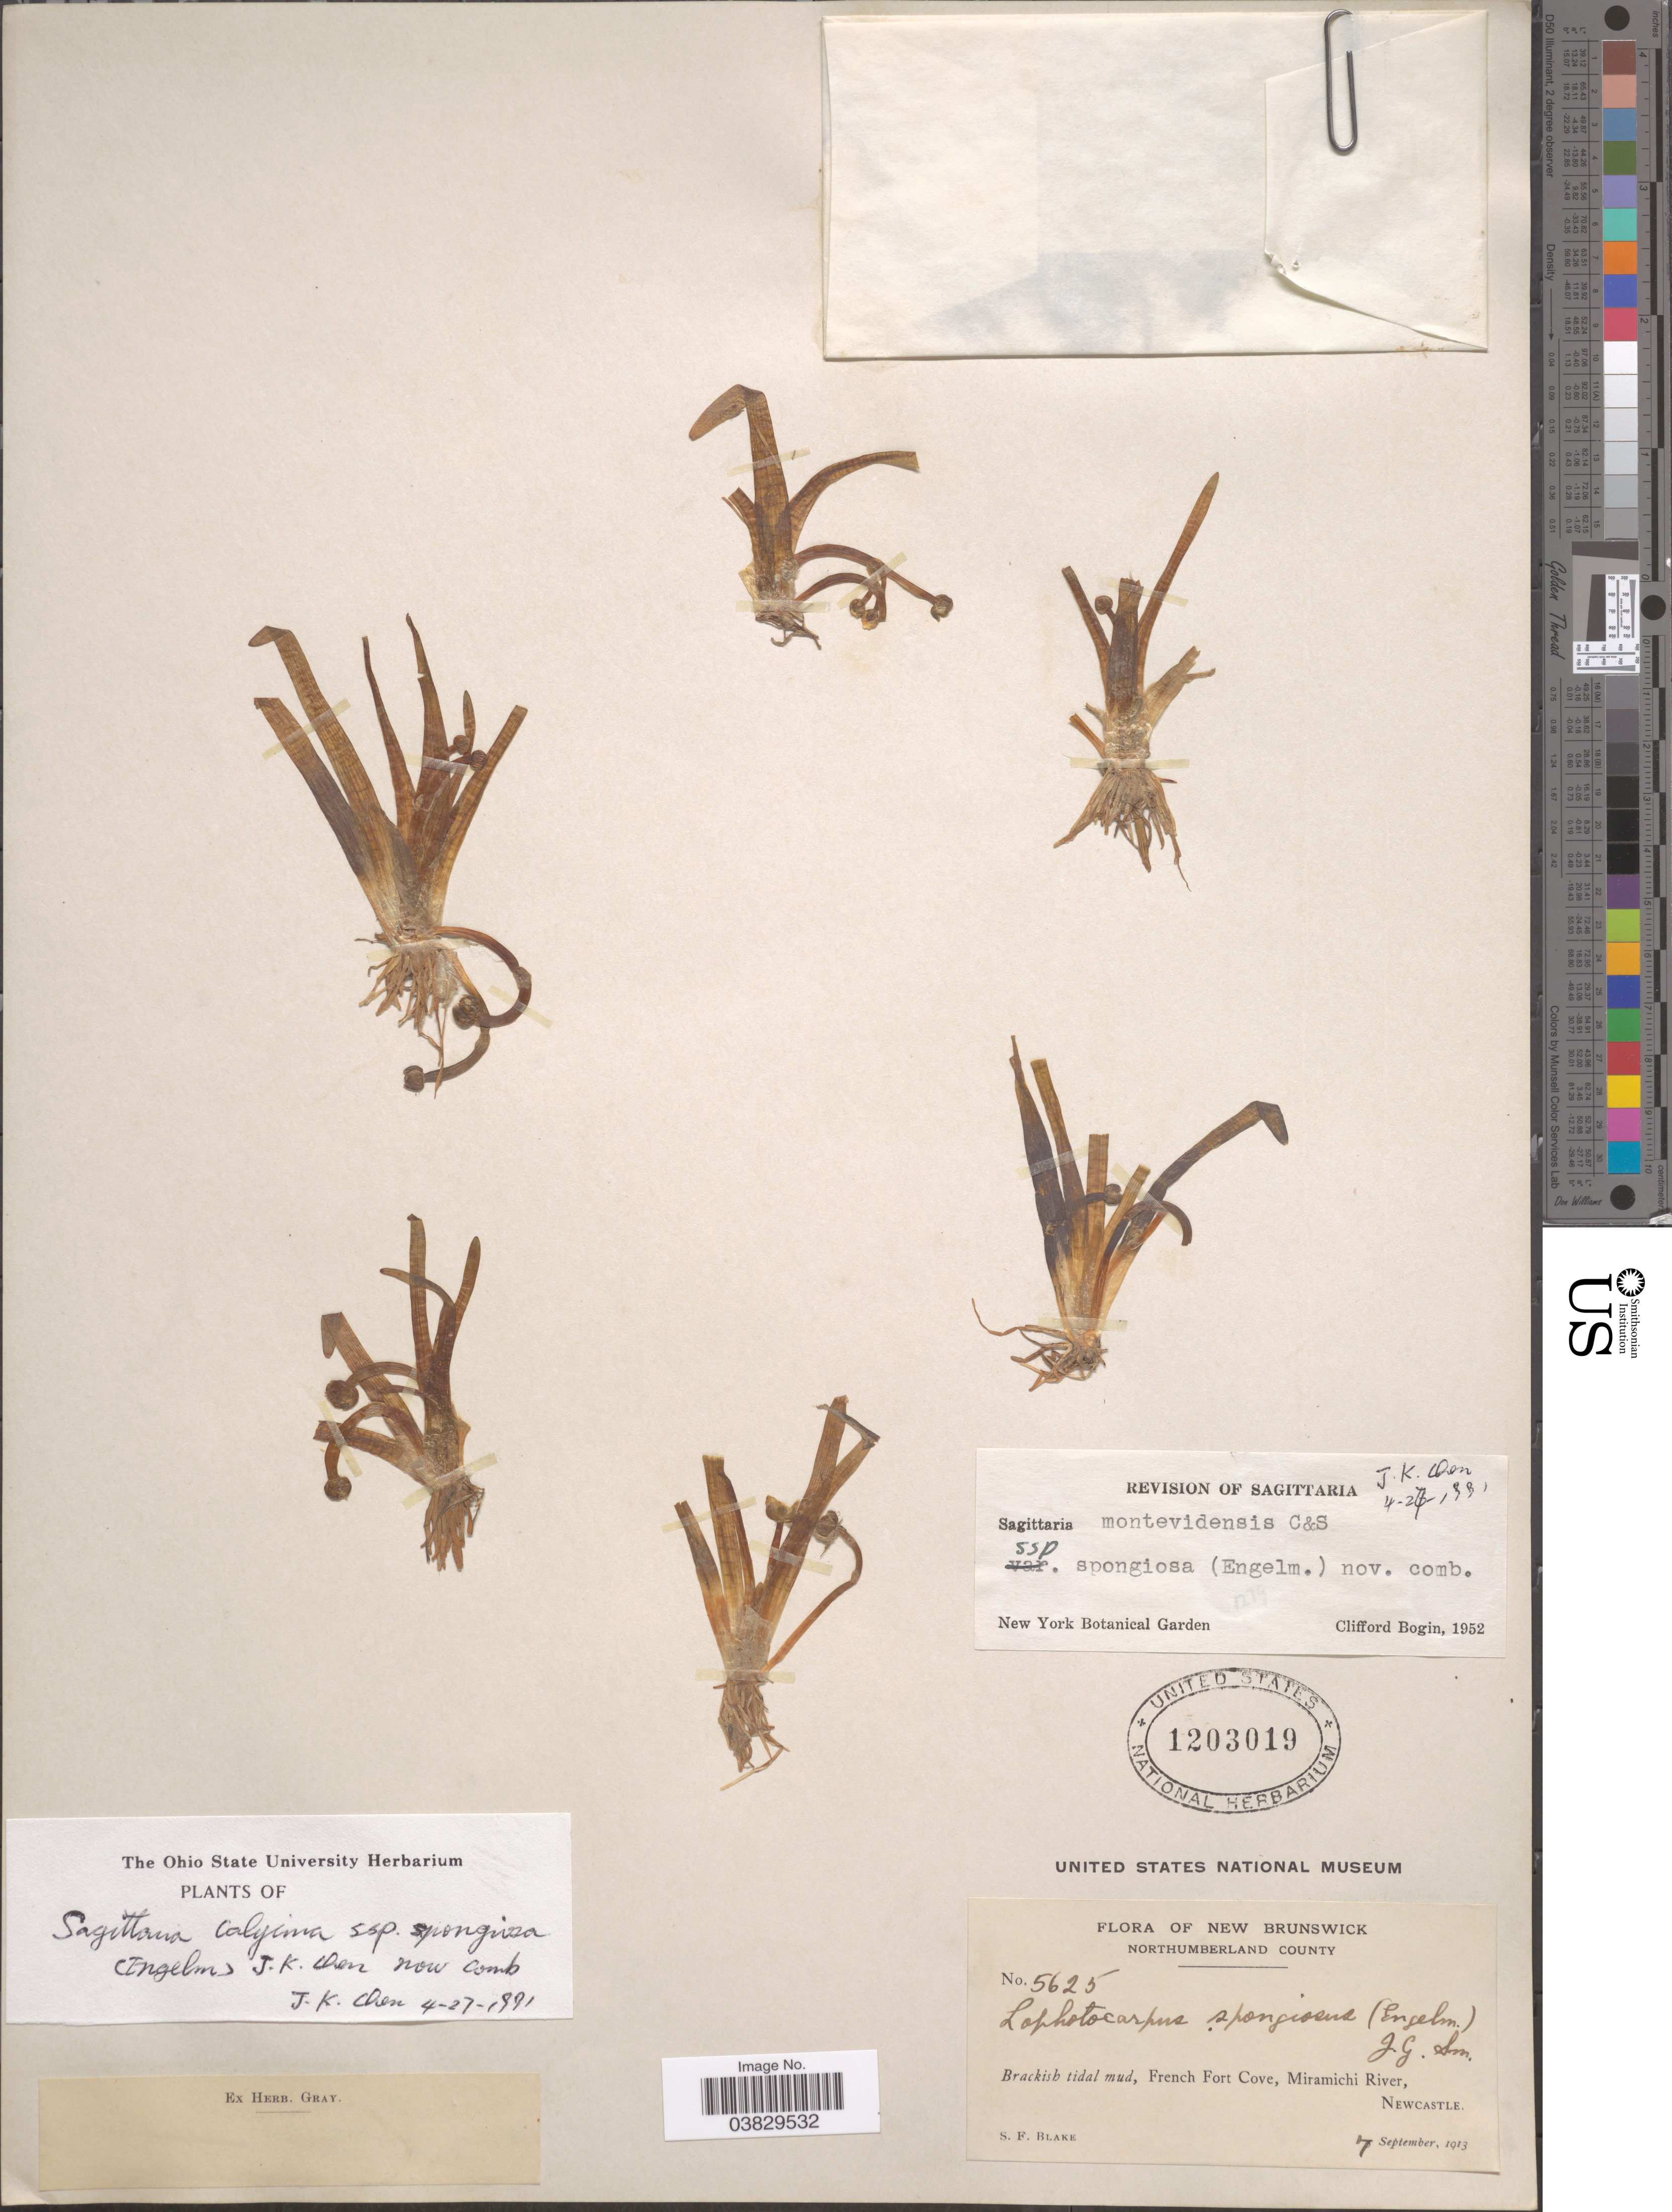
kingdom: Plantae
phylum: Tracheophyta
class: Liliopsida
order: Alismatales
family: Alismataceae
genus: Sagittaria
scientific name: Sagittaria calycina var. spongiosa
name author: Engelm.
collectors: S. Blake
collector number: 5625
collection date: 1913-09-07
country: Canada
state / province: New Brunswick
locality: Northumberland County. French Fort Cove, Miramichi River, Newcastle.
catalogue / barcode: US 1203019